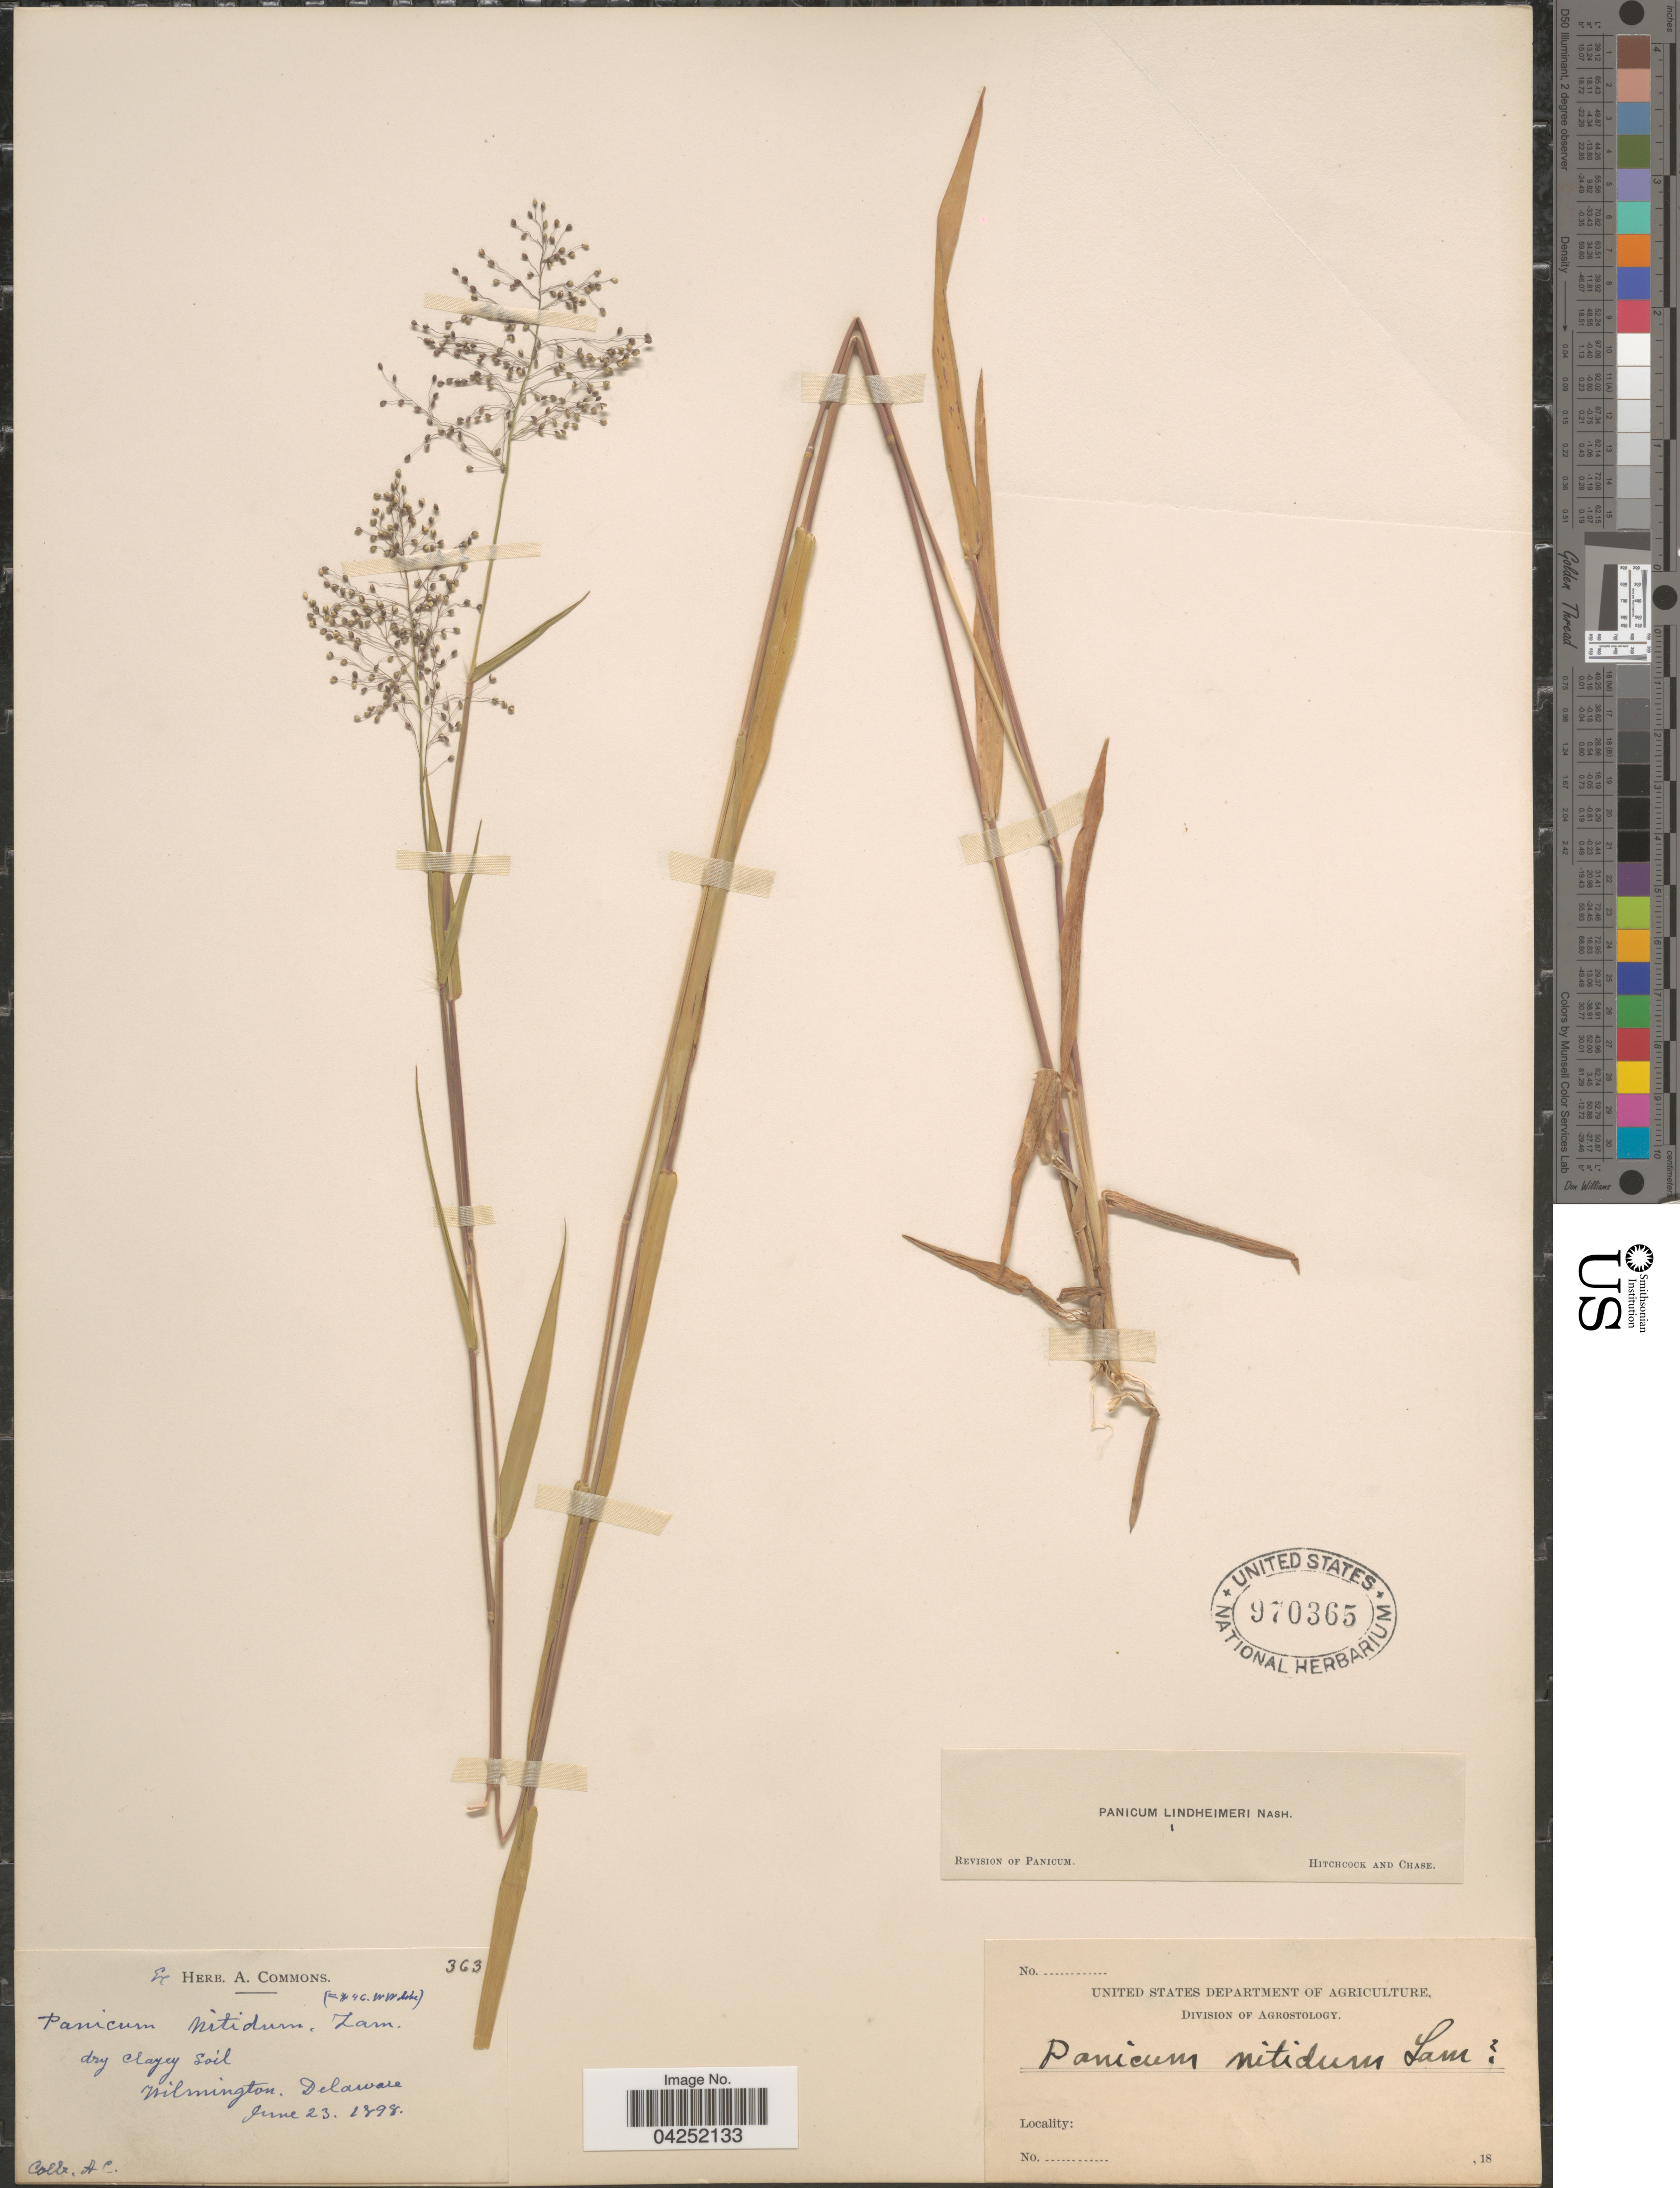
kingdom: Plantae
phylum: Tracheophyta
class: Liliopsida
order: Poales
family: Poaceae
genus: Dichanthelium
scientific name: Dichanthelium acuminatum var. lindheimeri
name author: (Nash) Gould & C.A. Clark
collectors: A. Commons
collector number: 363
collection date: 1898-06-23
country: United States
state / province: Delaware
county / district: New Castle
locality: Dry clayey soil, Wilmington.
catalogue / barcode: US 970365